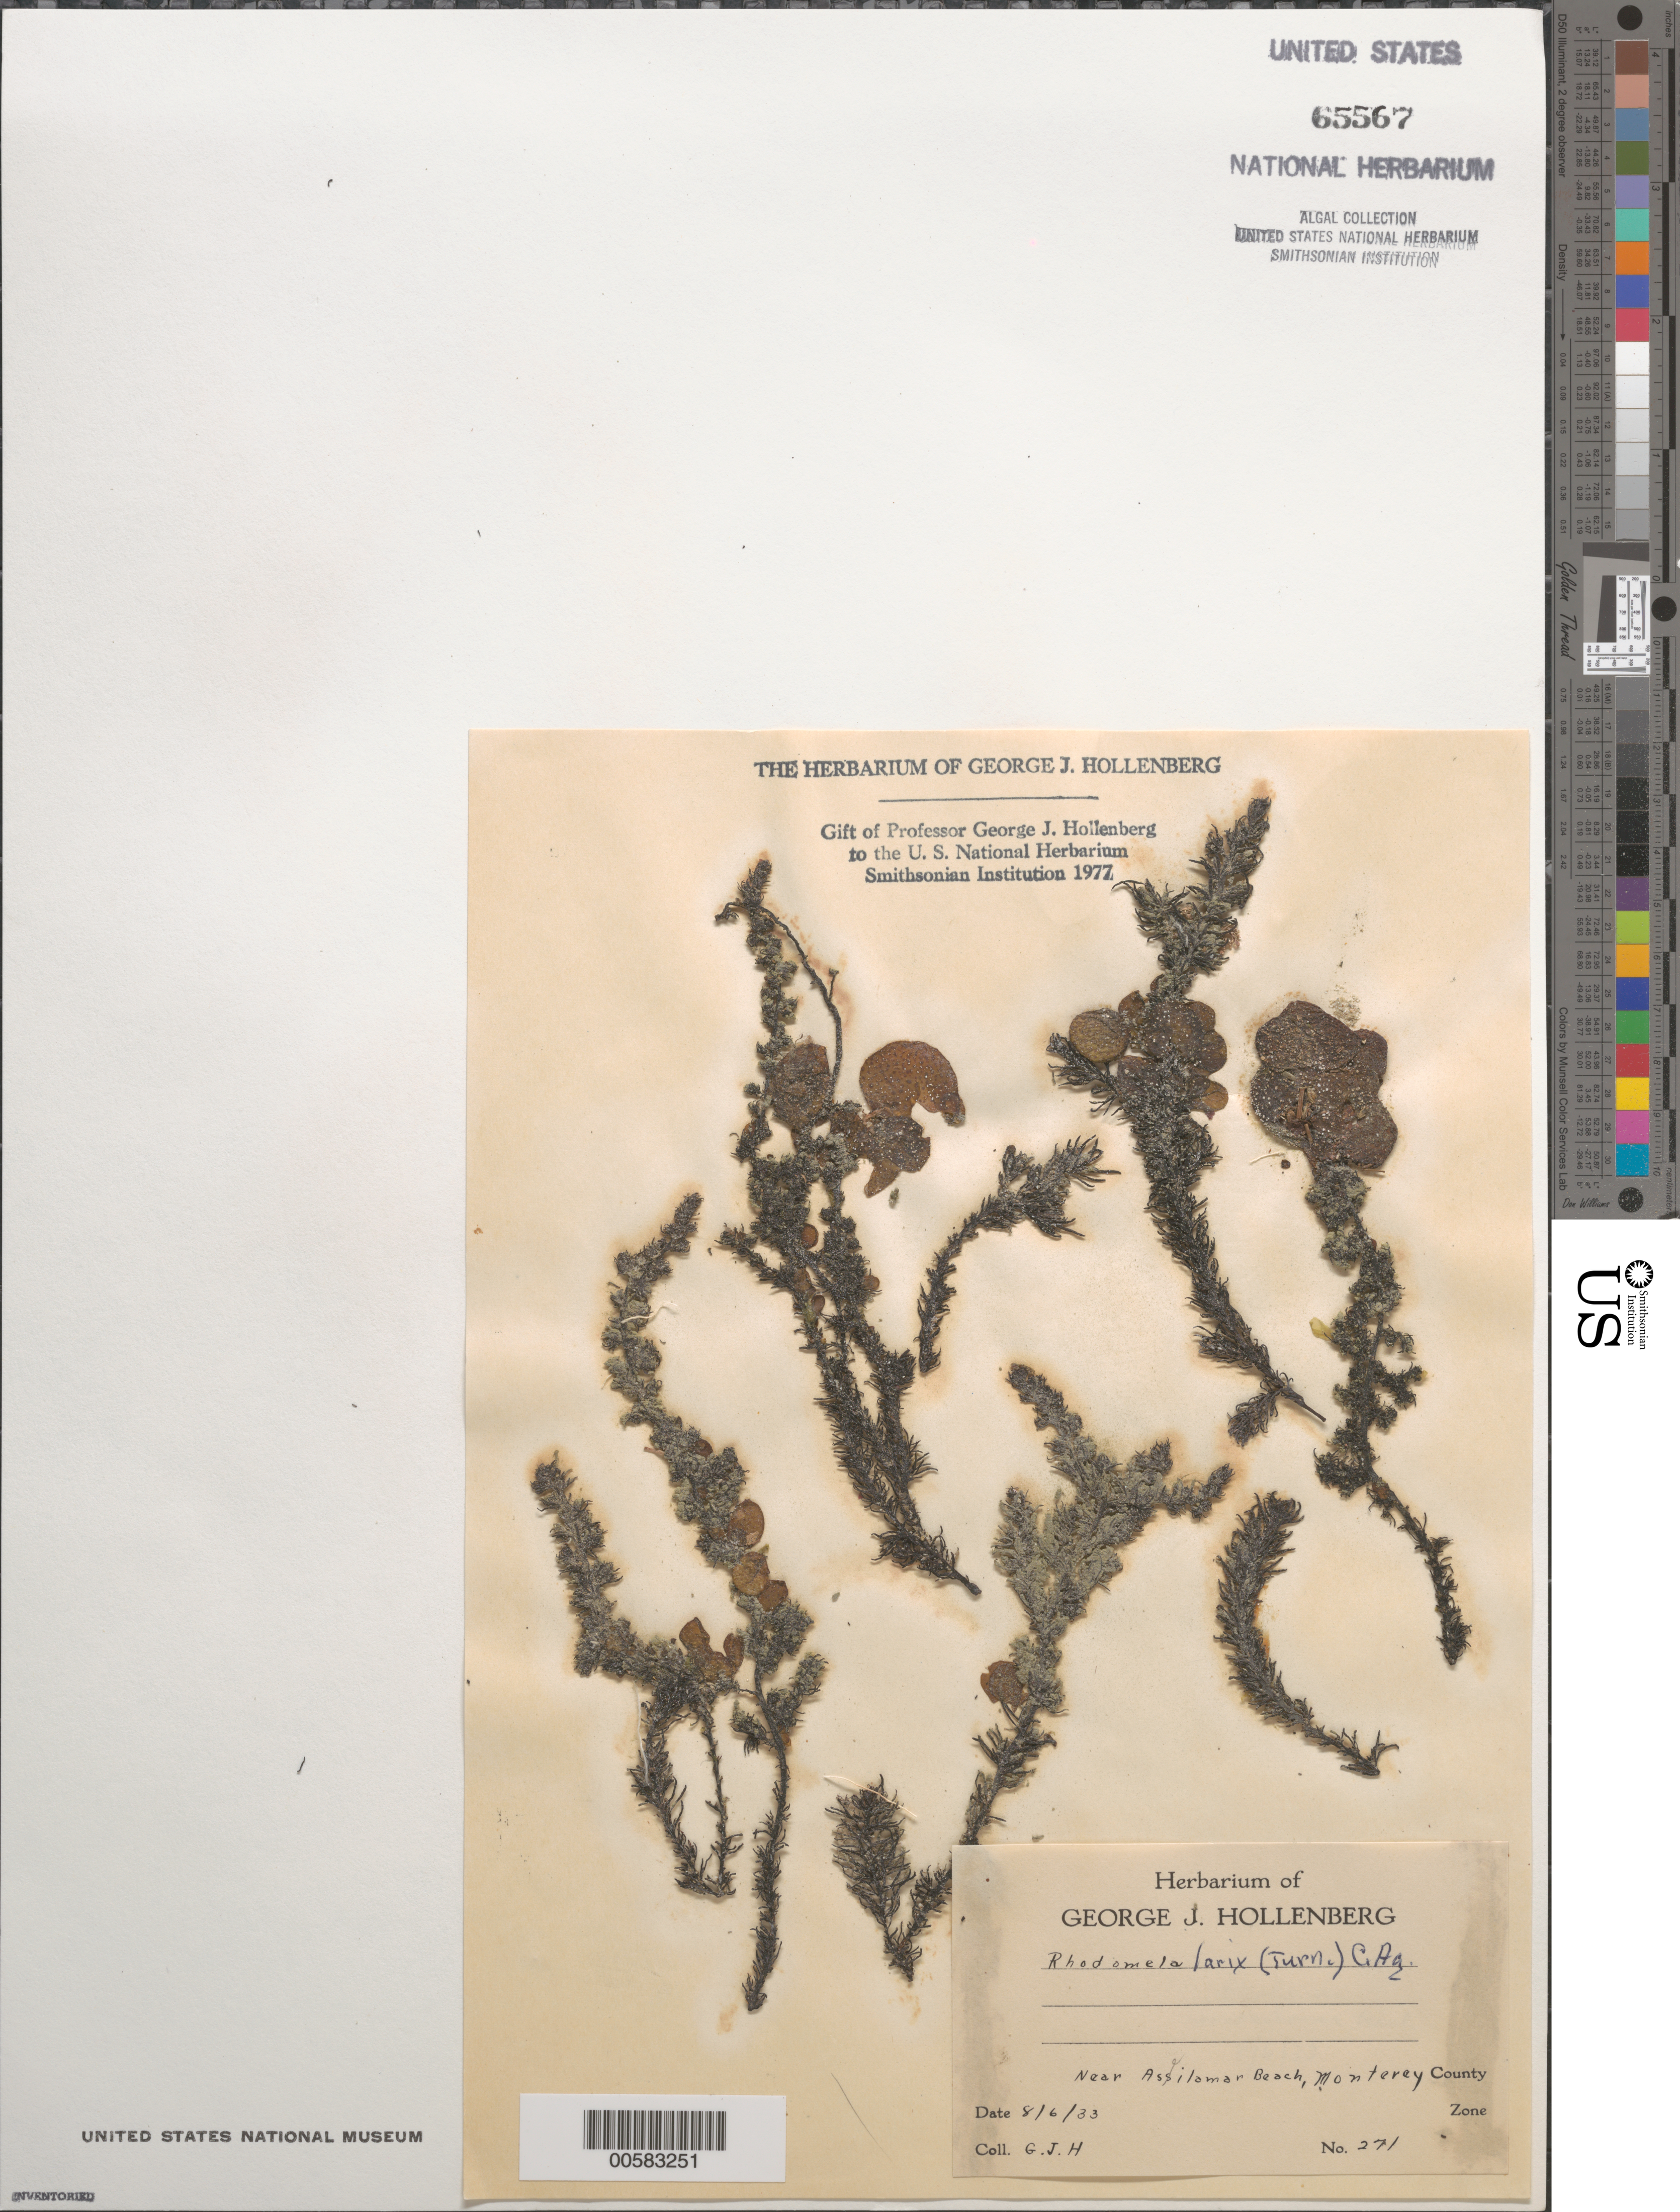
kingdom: Plantae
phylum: Rhodophyta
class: Florideophyceae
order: Ceramiales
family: Rhodomelaceae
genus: Neorhodomela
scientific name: Neorhodomela larix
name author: (Turner) Masuda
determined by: Algae name updating Project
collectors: G. Hollenberg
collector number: GJH 271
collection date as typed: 06 Aug 1933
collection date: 1933-08-06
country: United States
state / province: California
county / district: Monterey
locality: Near Asilomar Beach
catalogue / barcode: US 65567